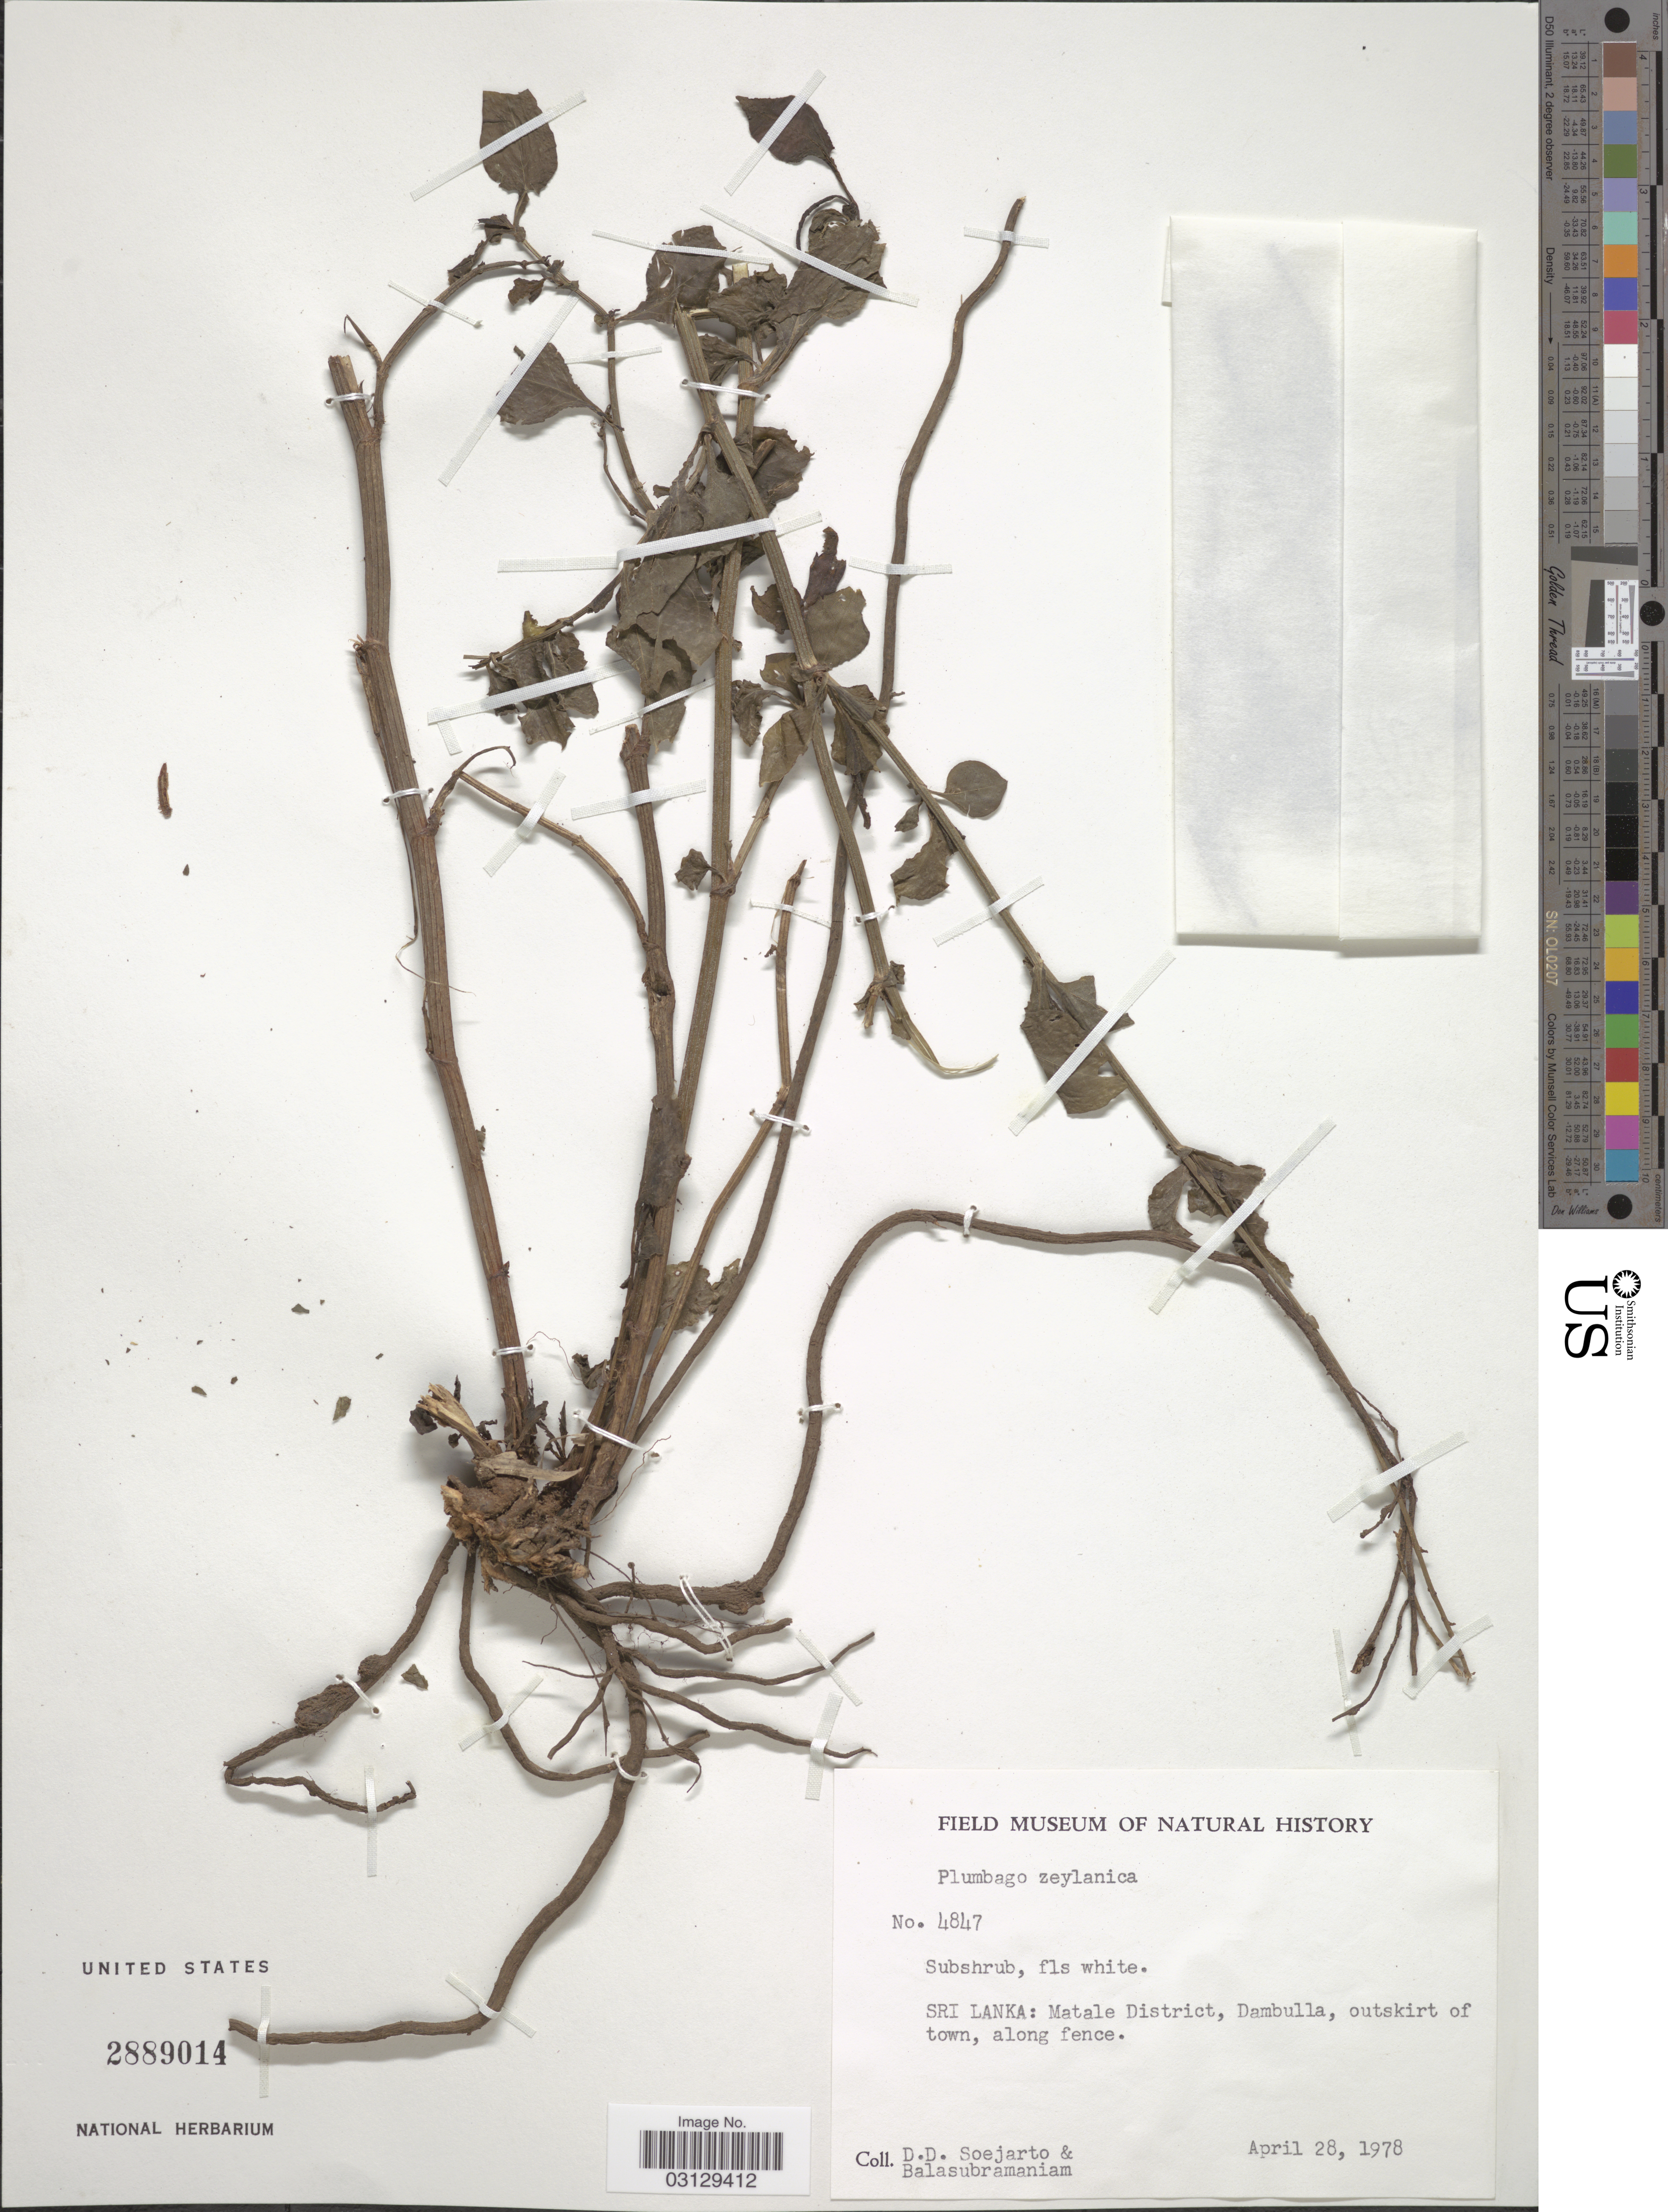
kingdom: Plantae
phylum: Tracheophyta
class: Magnoliopsida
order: Caryophyllales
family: Plumbaginaceae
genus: Plumbago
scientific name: Plumbago zeylanica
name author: L.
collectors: S. Balasubramaniam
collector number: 4847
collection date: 1978-04-28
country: Sri Lanka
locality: Matale District, Dambulla, outskirts of town, along fence.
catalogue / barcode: US 2889014